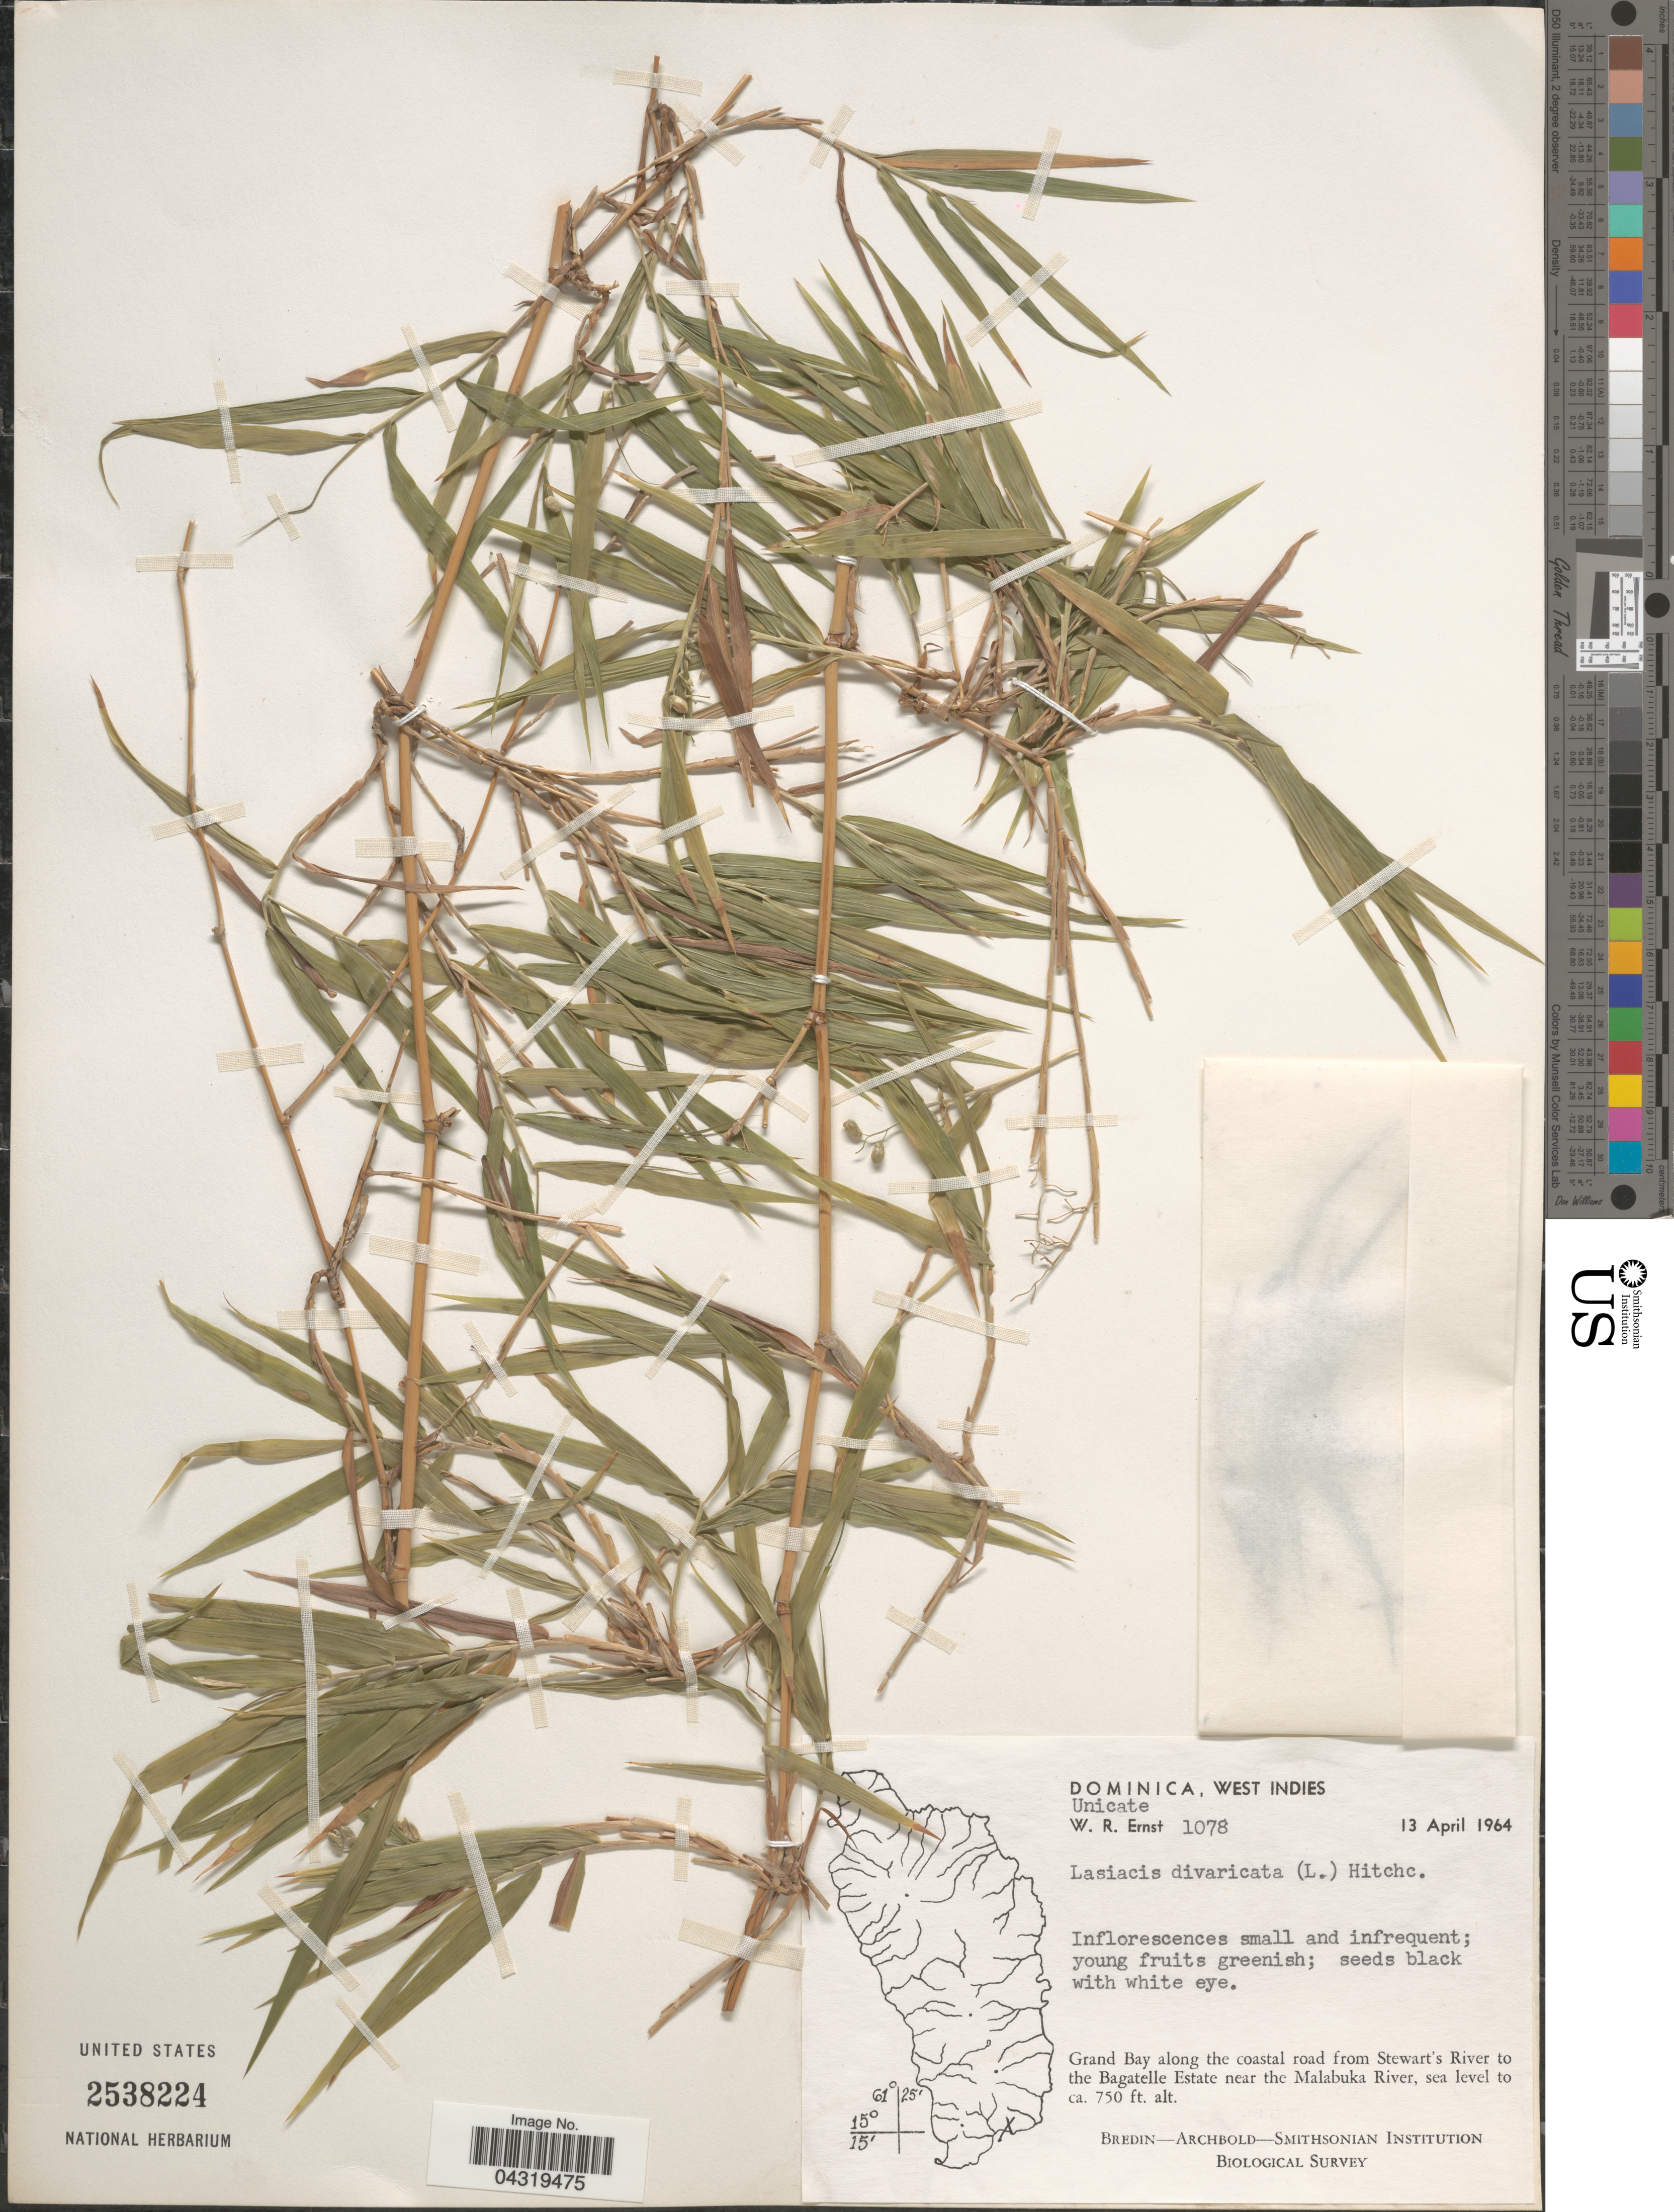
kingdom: Plantae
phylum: Tracheophyta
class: Liliopsida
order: Poales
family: Poaceae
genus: Lasiacis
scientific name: Lasiacis divaricata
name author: (L.) Hitchc.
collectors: W. R. Ernst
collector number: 1078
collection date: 1964-04-13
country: Dominica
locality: Grand Bay along the coastal road from Stewart's River to the Bagatelle Estate near the Malabuka River. Bredin-Archbold-Smithsonian Institution Biological Survey.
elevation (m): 0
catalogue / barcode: US 2538224